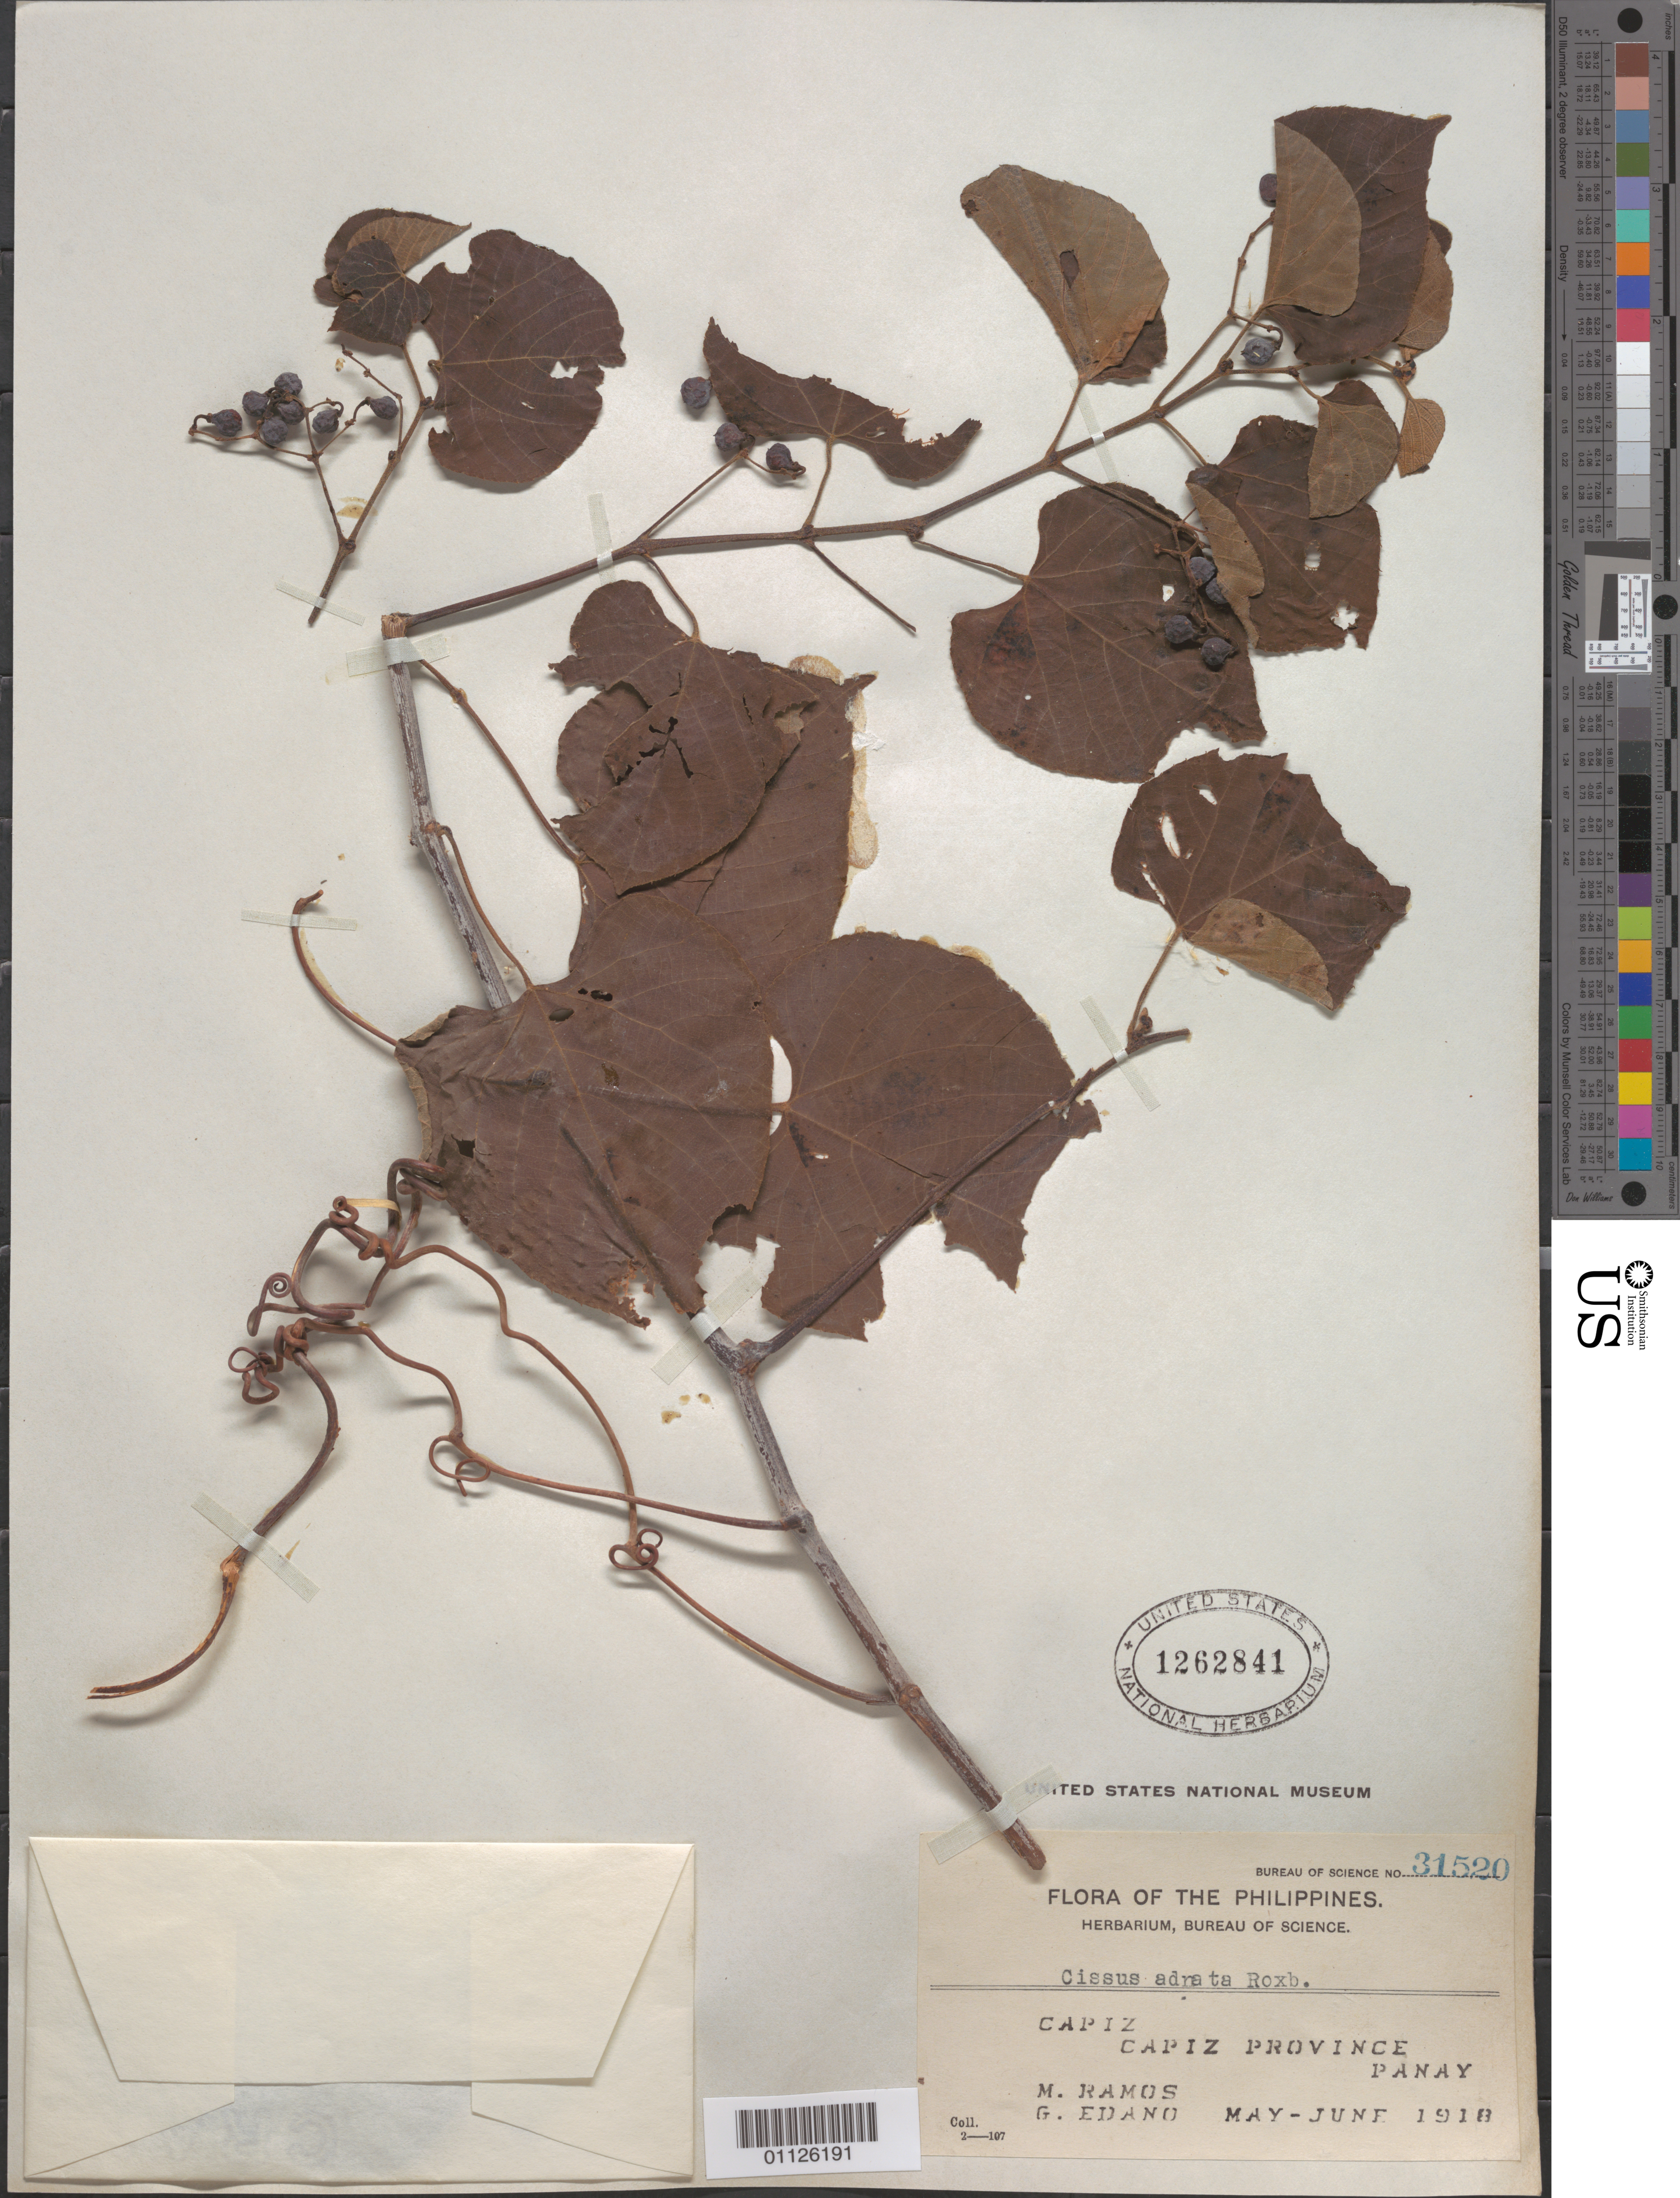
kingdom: Plantae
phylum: Tracheophyta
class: Magnoliopsida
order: Vitales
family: Vitaceae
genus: Cissus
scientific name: Cissus adnata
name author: Roxb.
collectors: M. Ramos & G. Edaño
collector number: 31520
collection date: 1918-05/1918-06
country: Philippines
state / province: Western Visayas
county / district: Capiz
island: Panay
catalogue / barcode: US 1262841